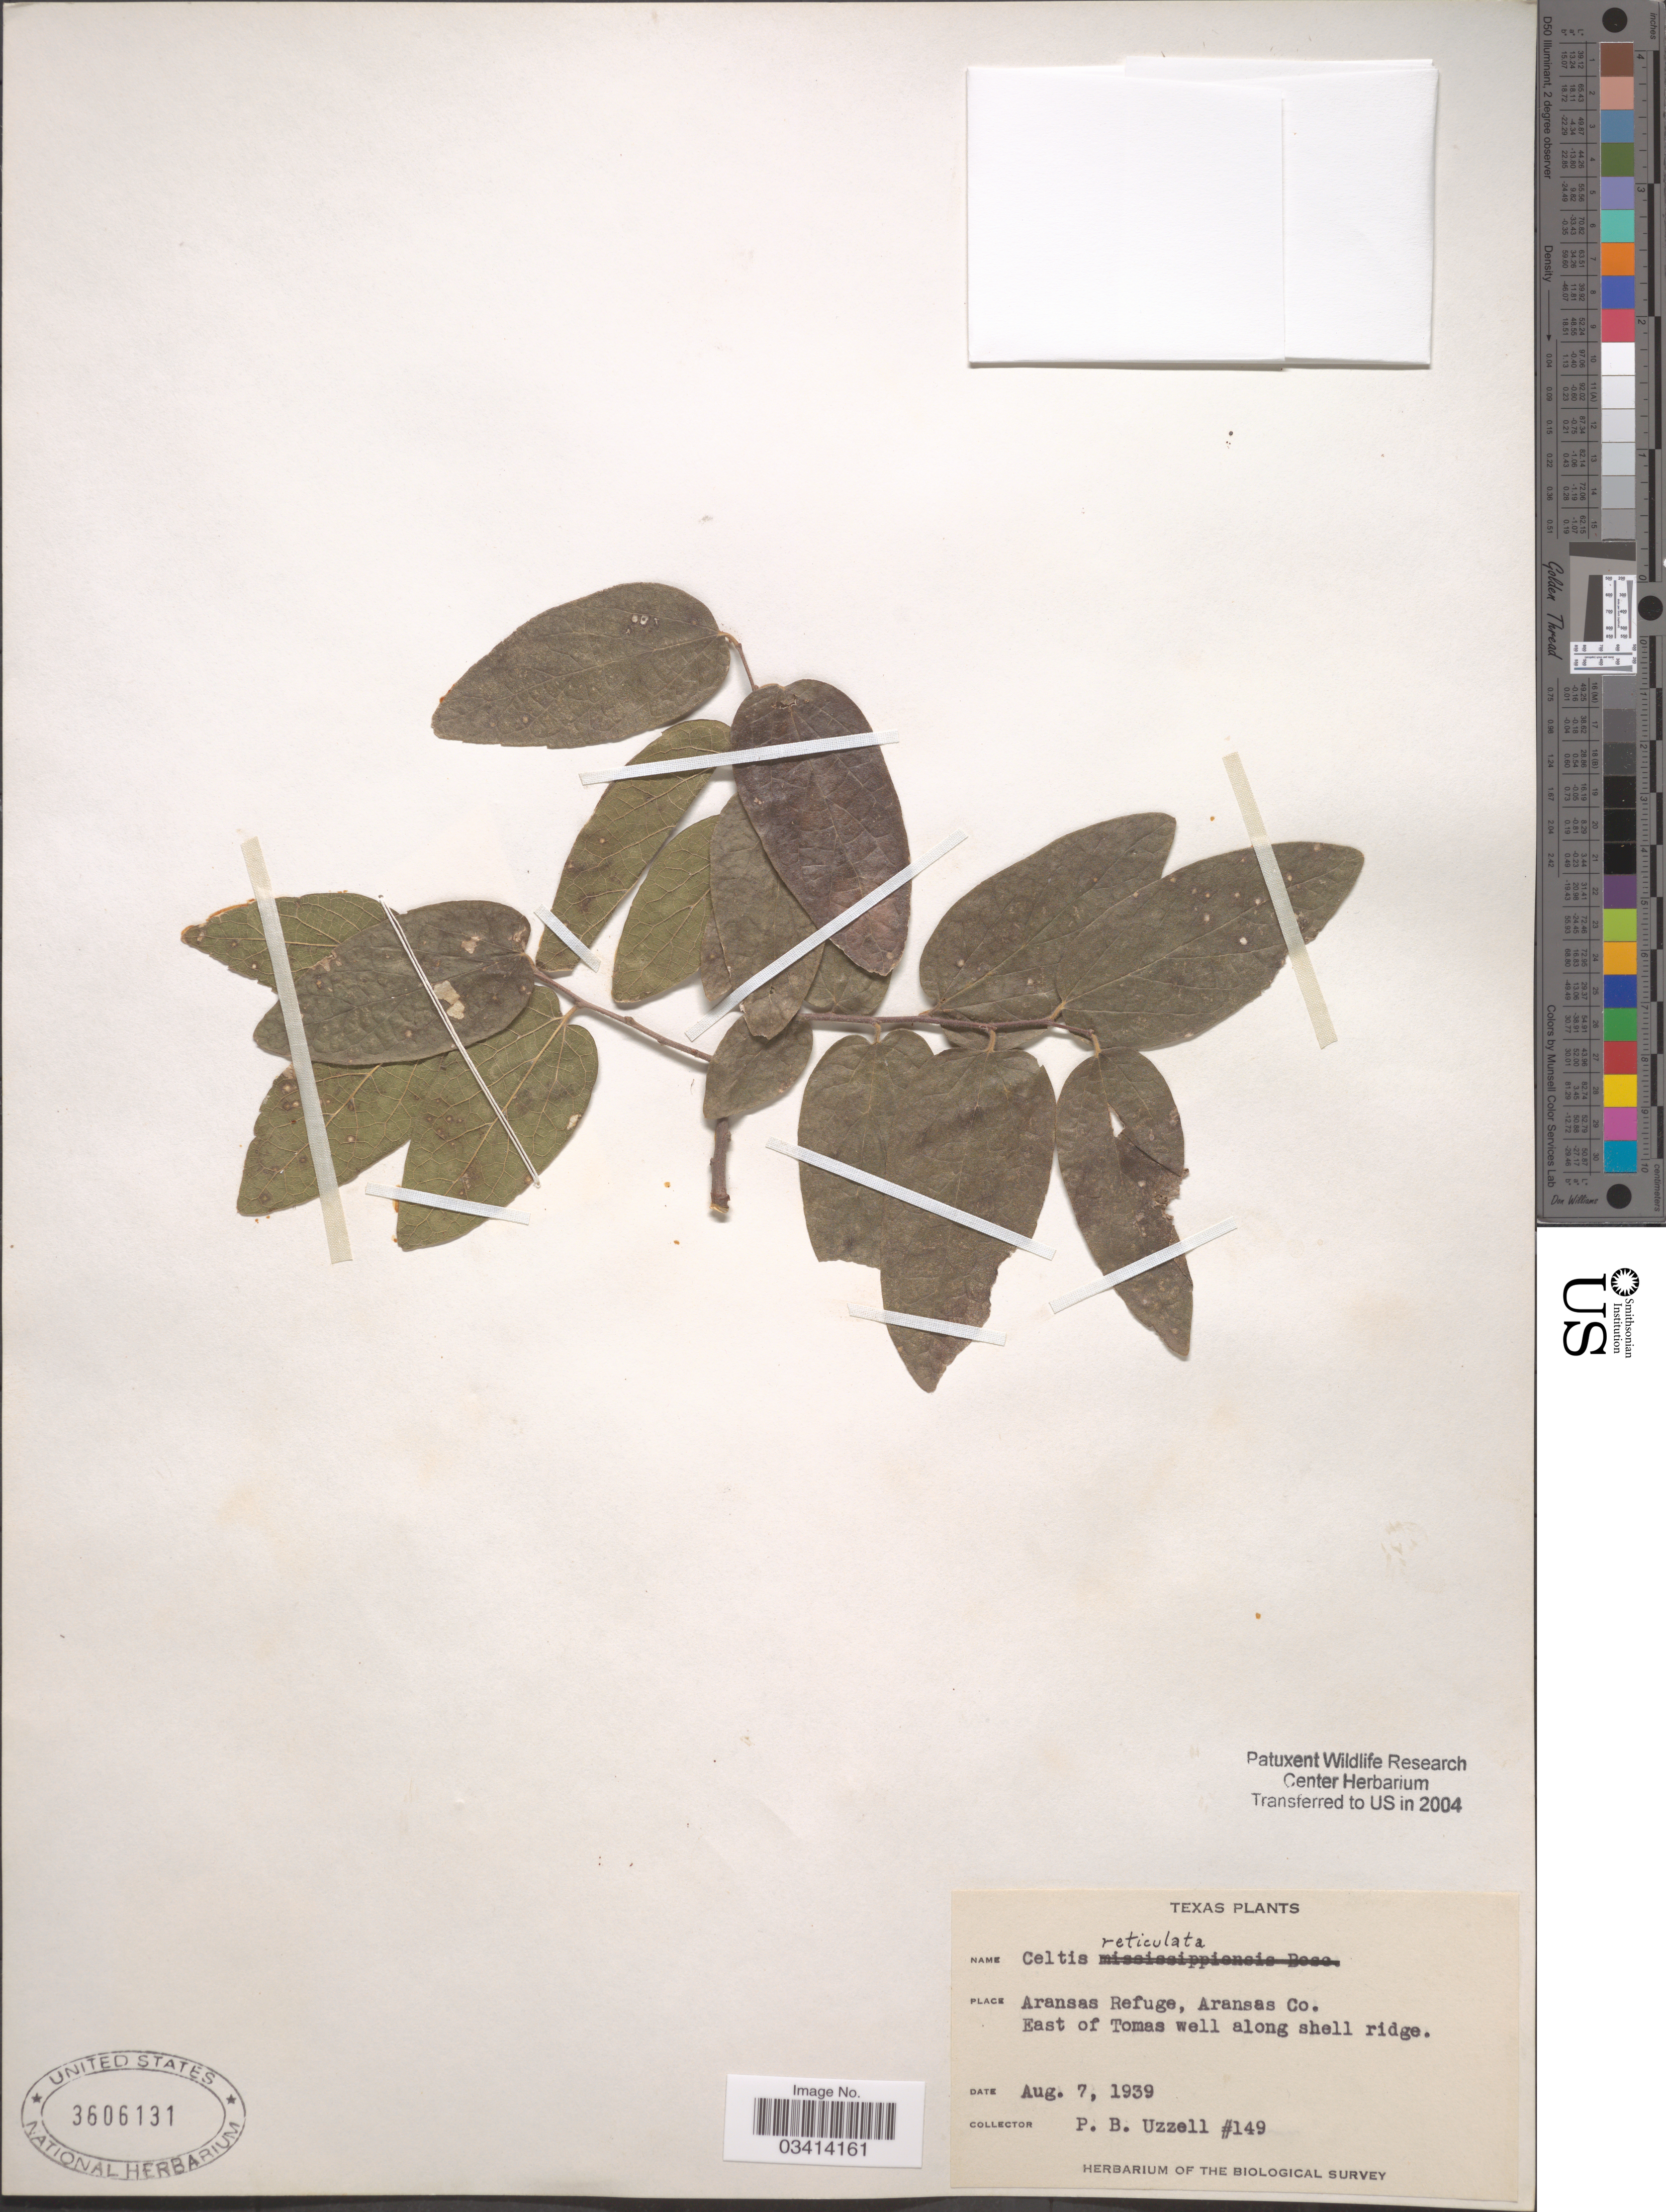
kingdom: Plantae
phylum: Tracheophyta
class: Magnoliopsida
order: Rosales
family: Cannabaceae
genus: Celtis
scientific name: Celtis reticulata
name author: Torr.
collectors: P. Uzzell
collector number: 149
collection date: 1939-08-07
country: United States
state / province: Texas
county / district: Aransas Co.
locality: Aransas Refuge, East of Tomas well along shell ridge.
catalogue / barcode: US 3606131